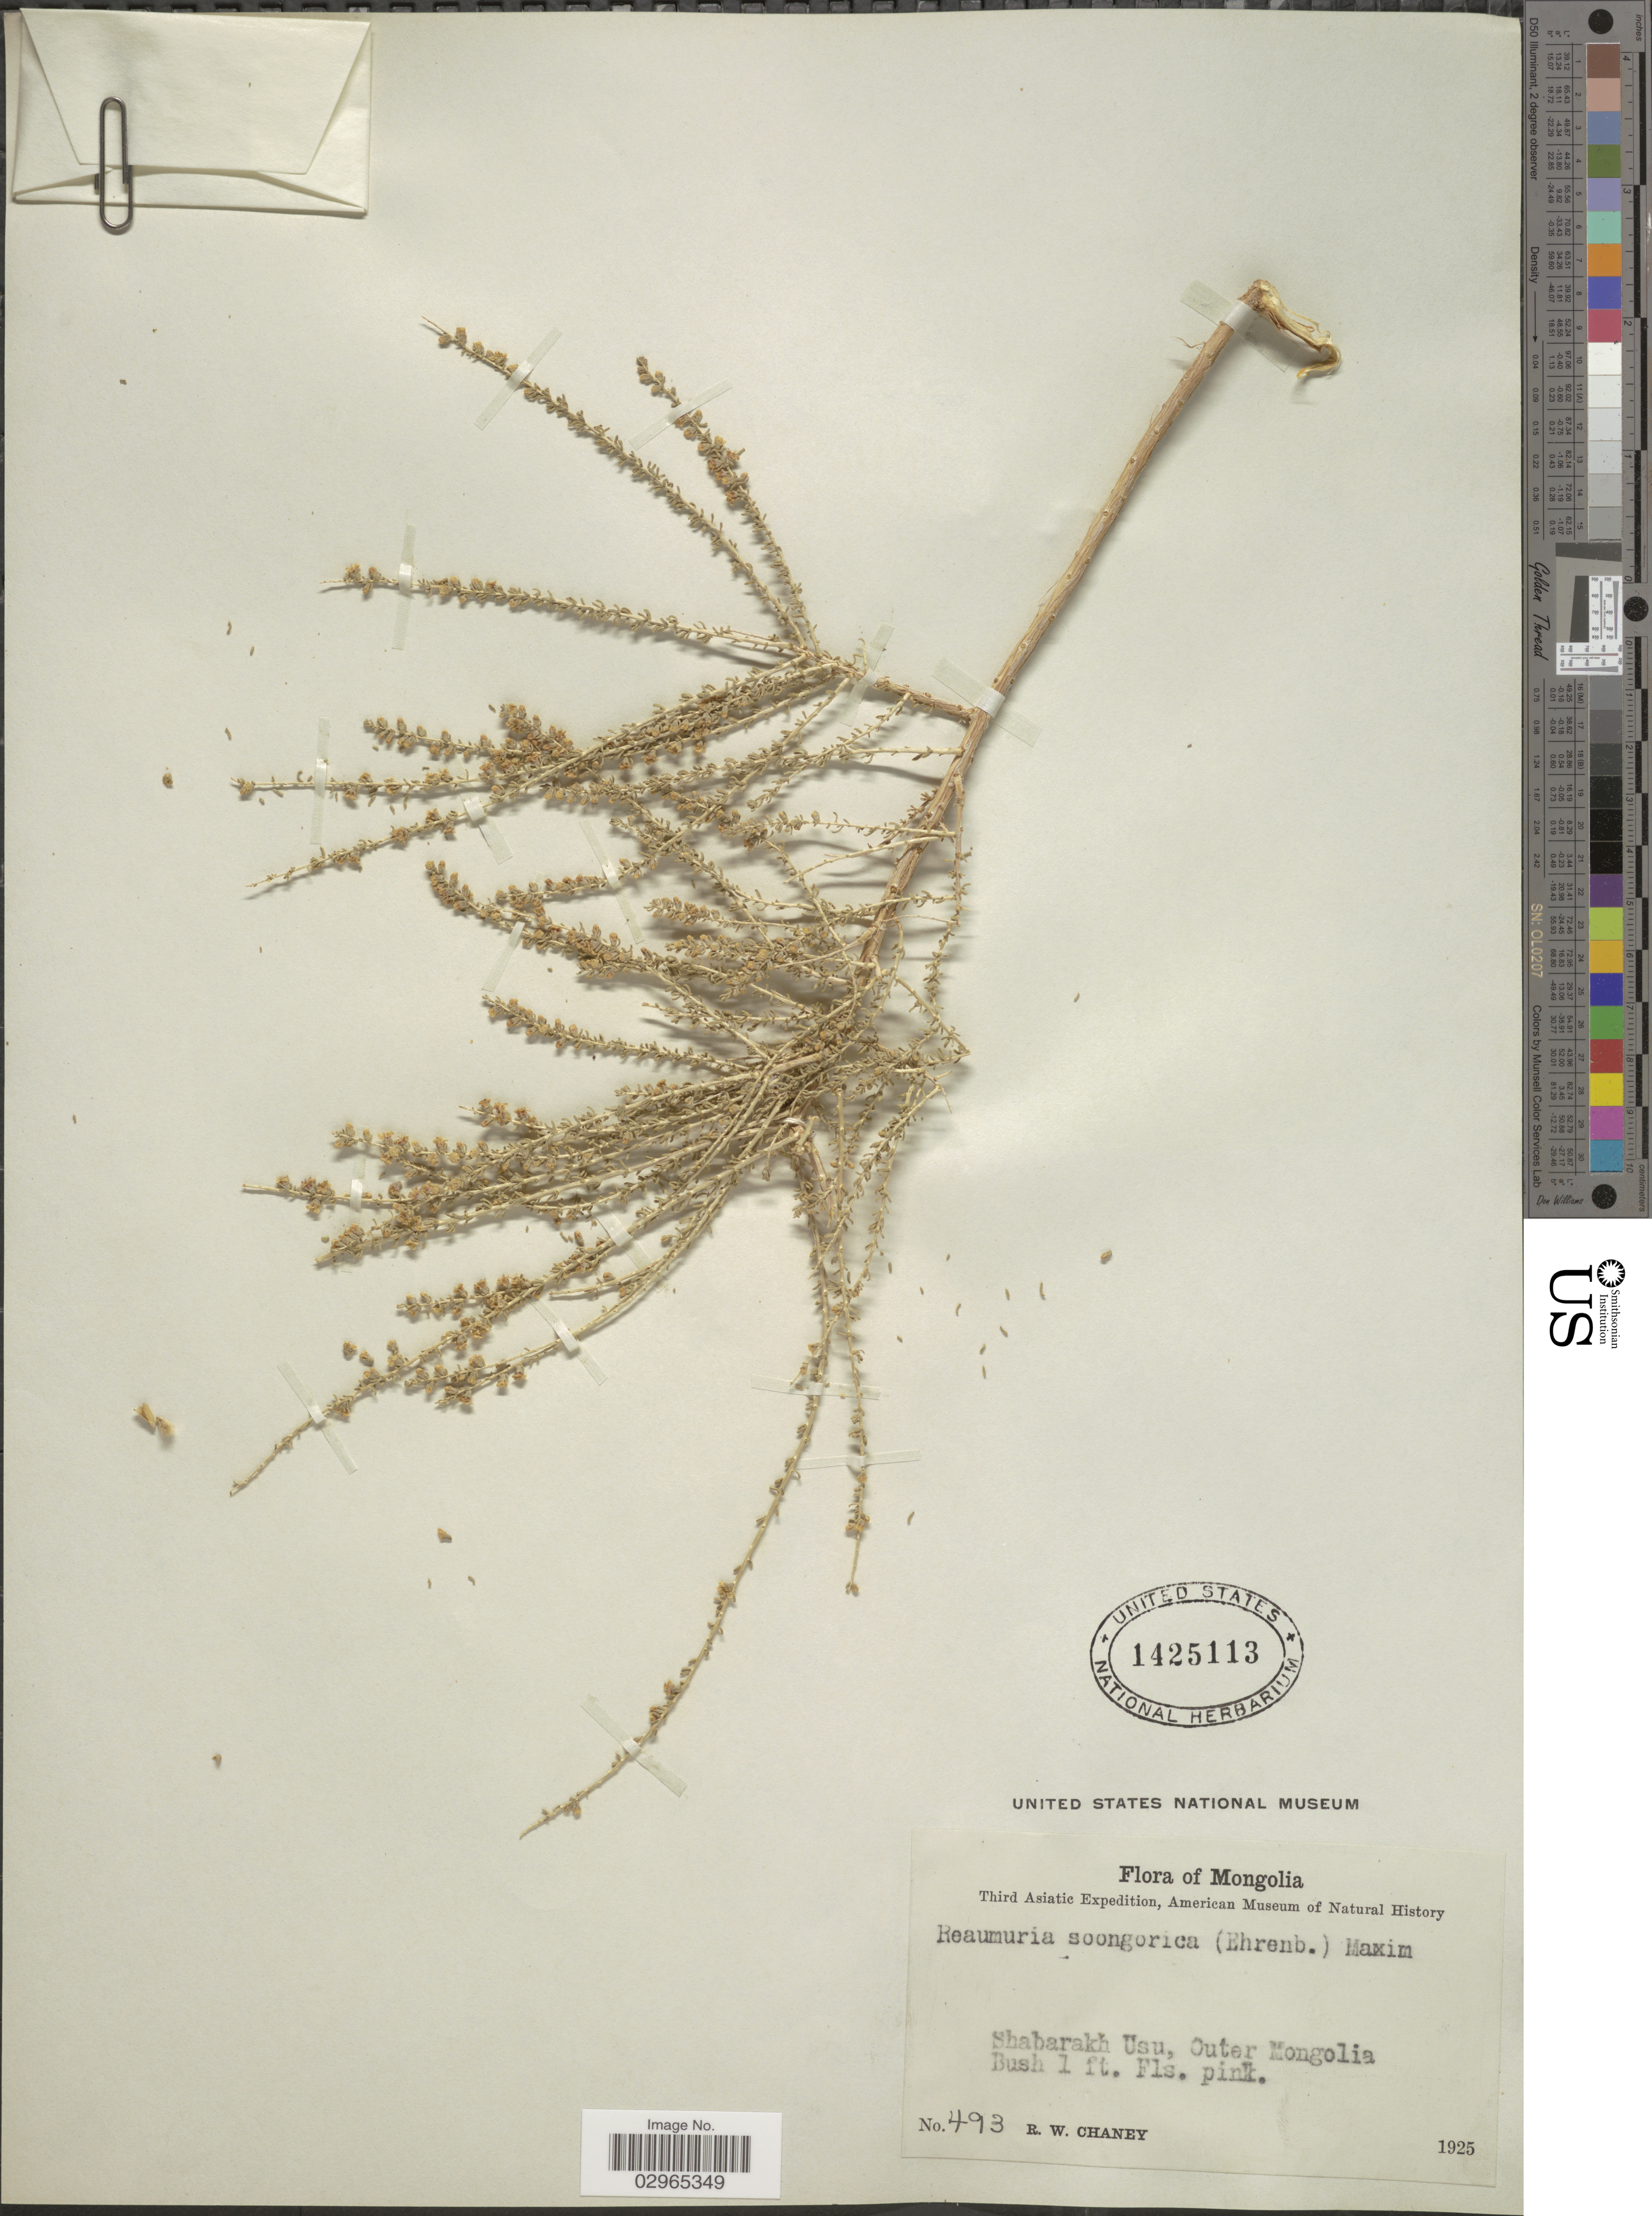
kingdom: Plantae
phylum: Tracheophyta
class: Magnoliopsida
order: Caryophyllales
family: Tamaricaceae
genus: Reaumuria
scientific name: Reaumuria songarica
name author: (Pall.) Maxim.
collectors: R. Chaney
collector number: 493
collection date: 1925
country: Mongolia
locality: Shabarakh Usu, Outer Mongolia.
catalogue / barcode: US 1425113